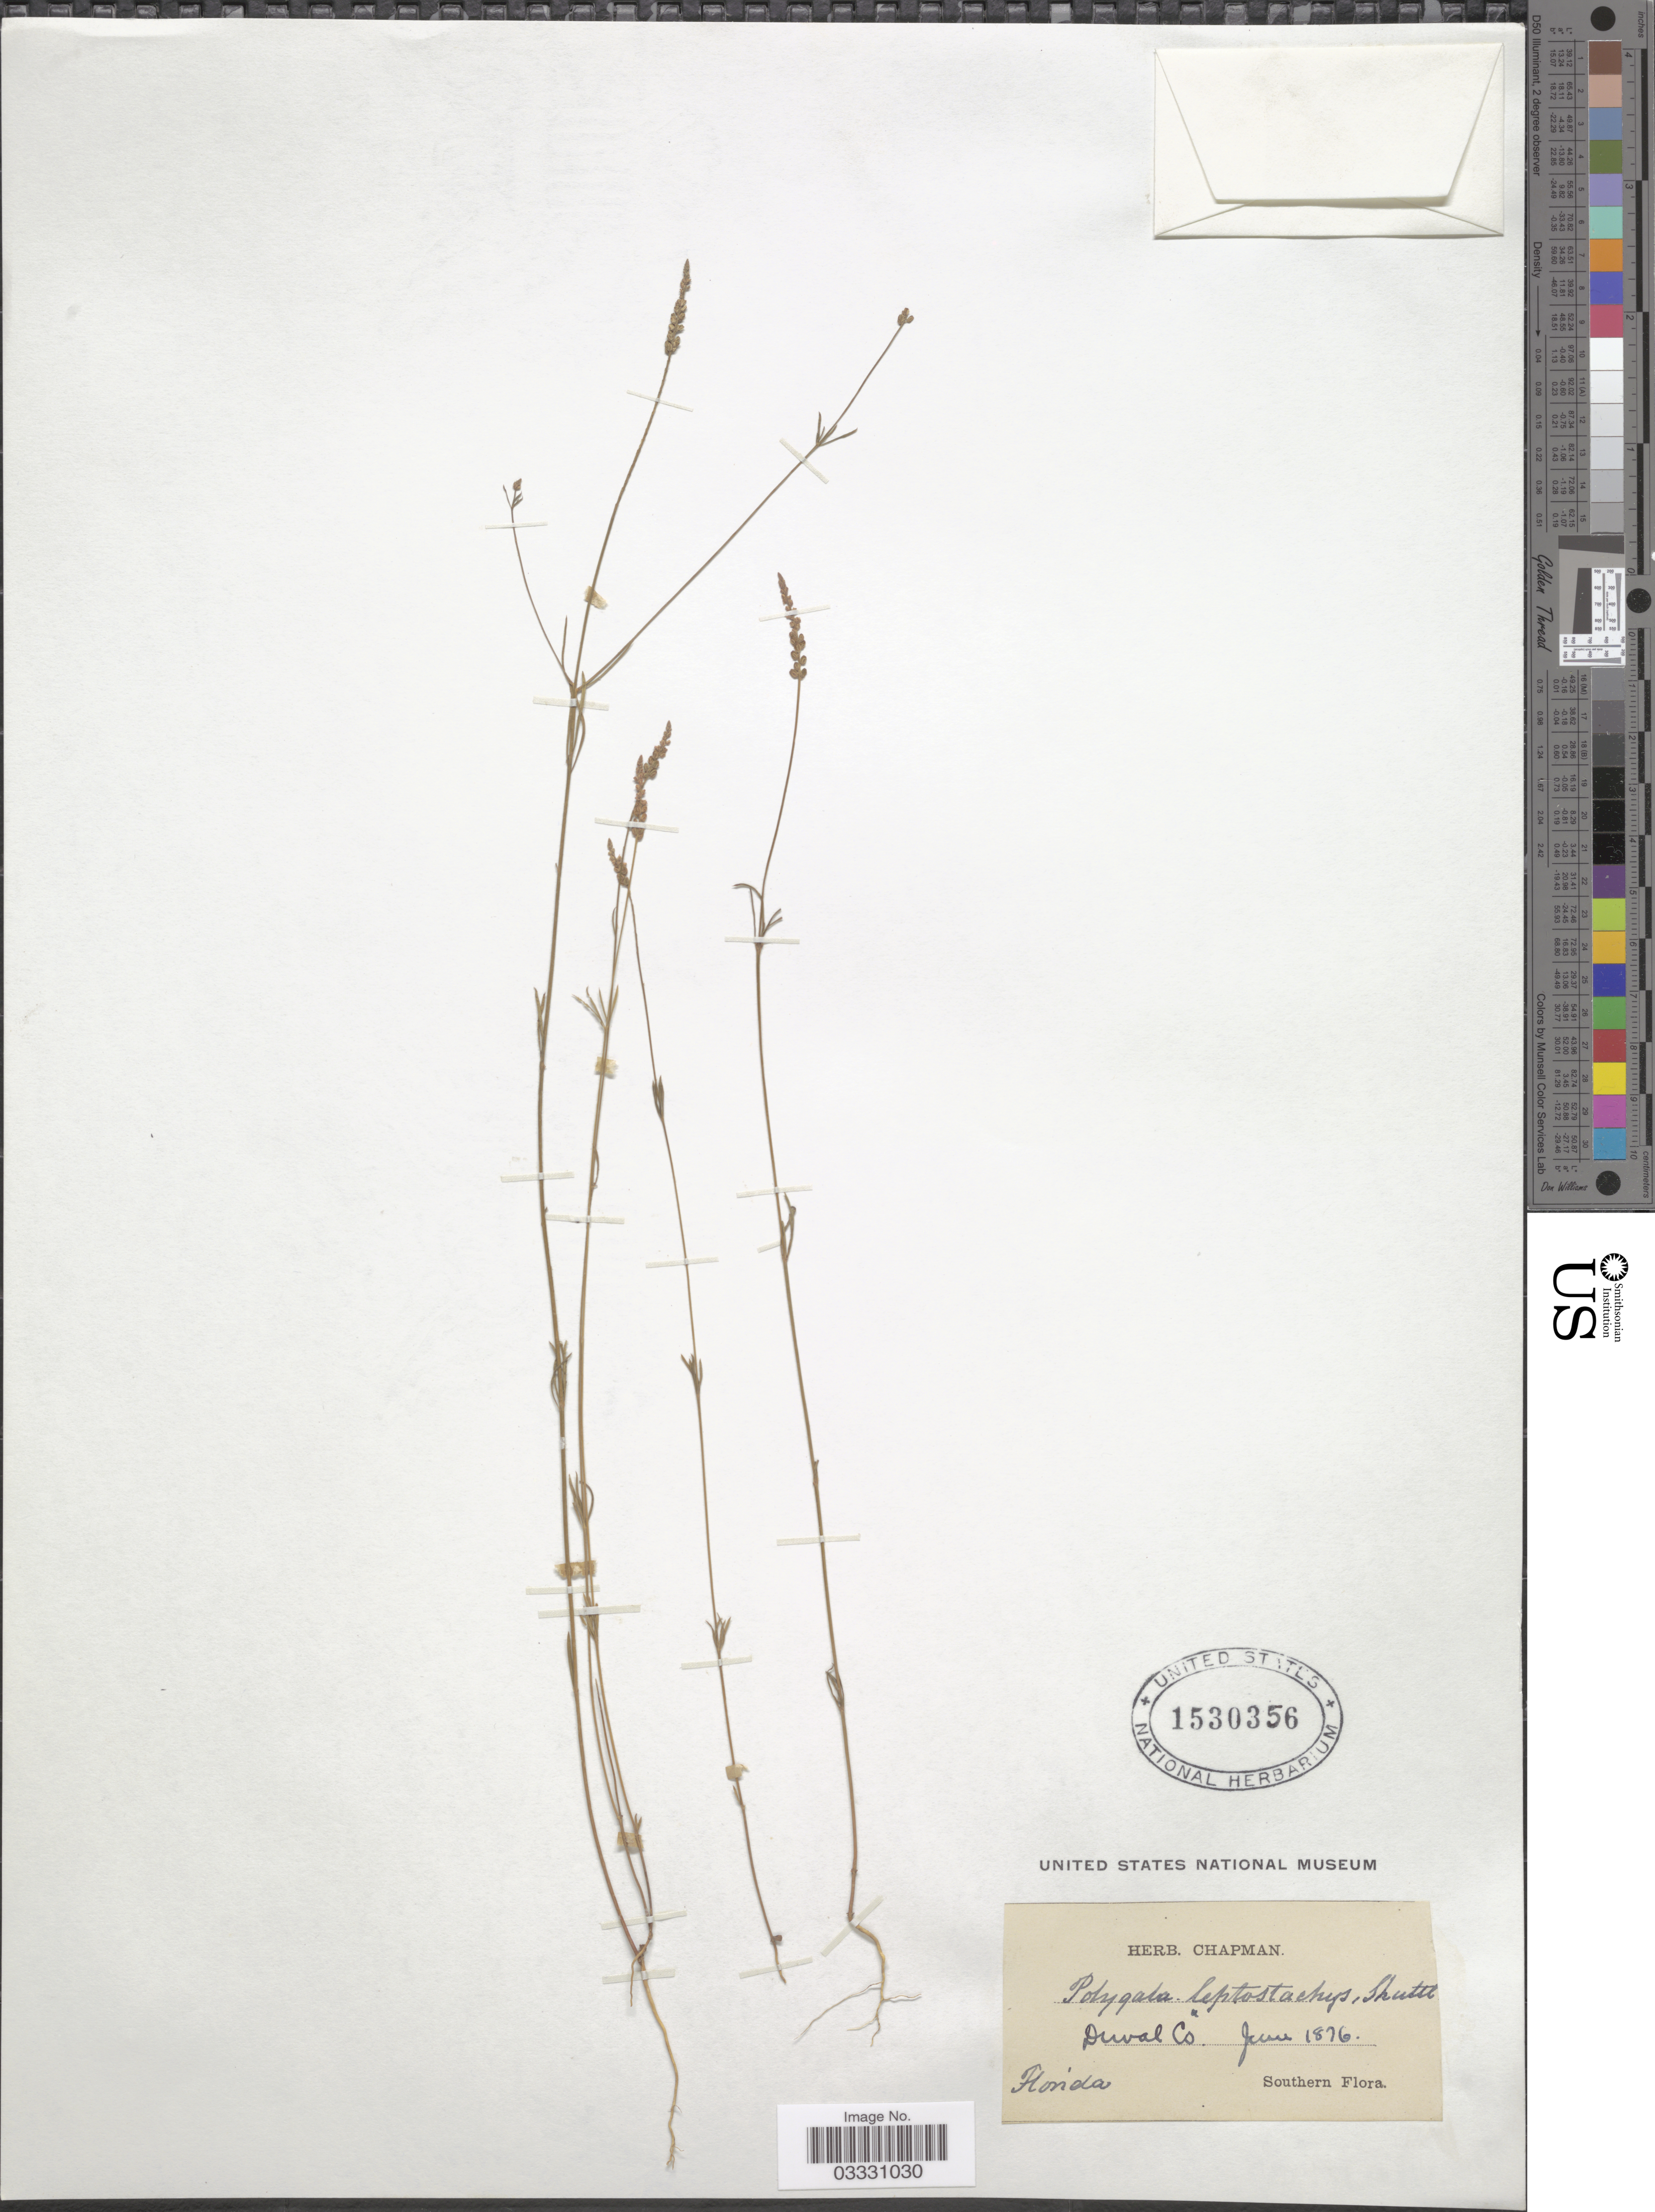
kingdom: Plantae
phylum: Tracheophyta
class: Magnoliopsida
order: Fabales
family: Polygalaceae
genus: Polygala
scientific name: Polygala leptostachys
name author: Shuttlew. ex A. Gray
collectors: ex herb. Chapman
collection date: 1876-06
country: United States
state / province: Florida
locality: Duval Co. Southern.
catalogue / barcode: US 1530356